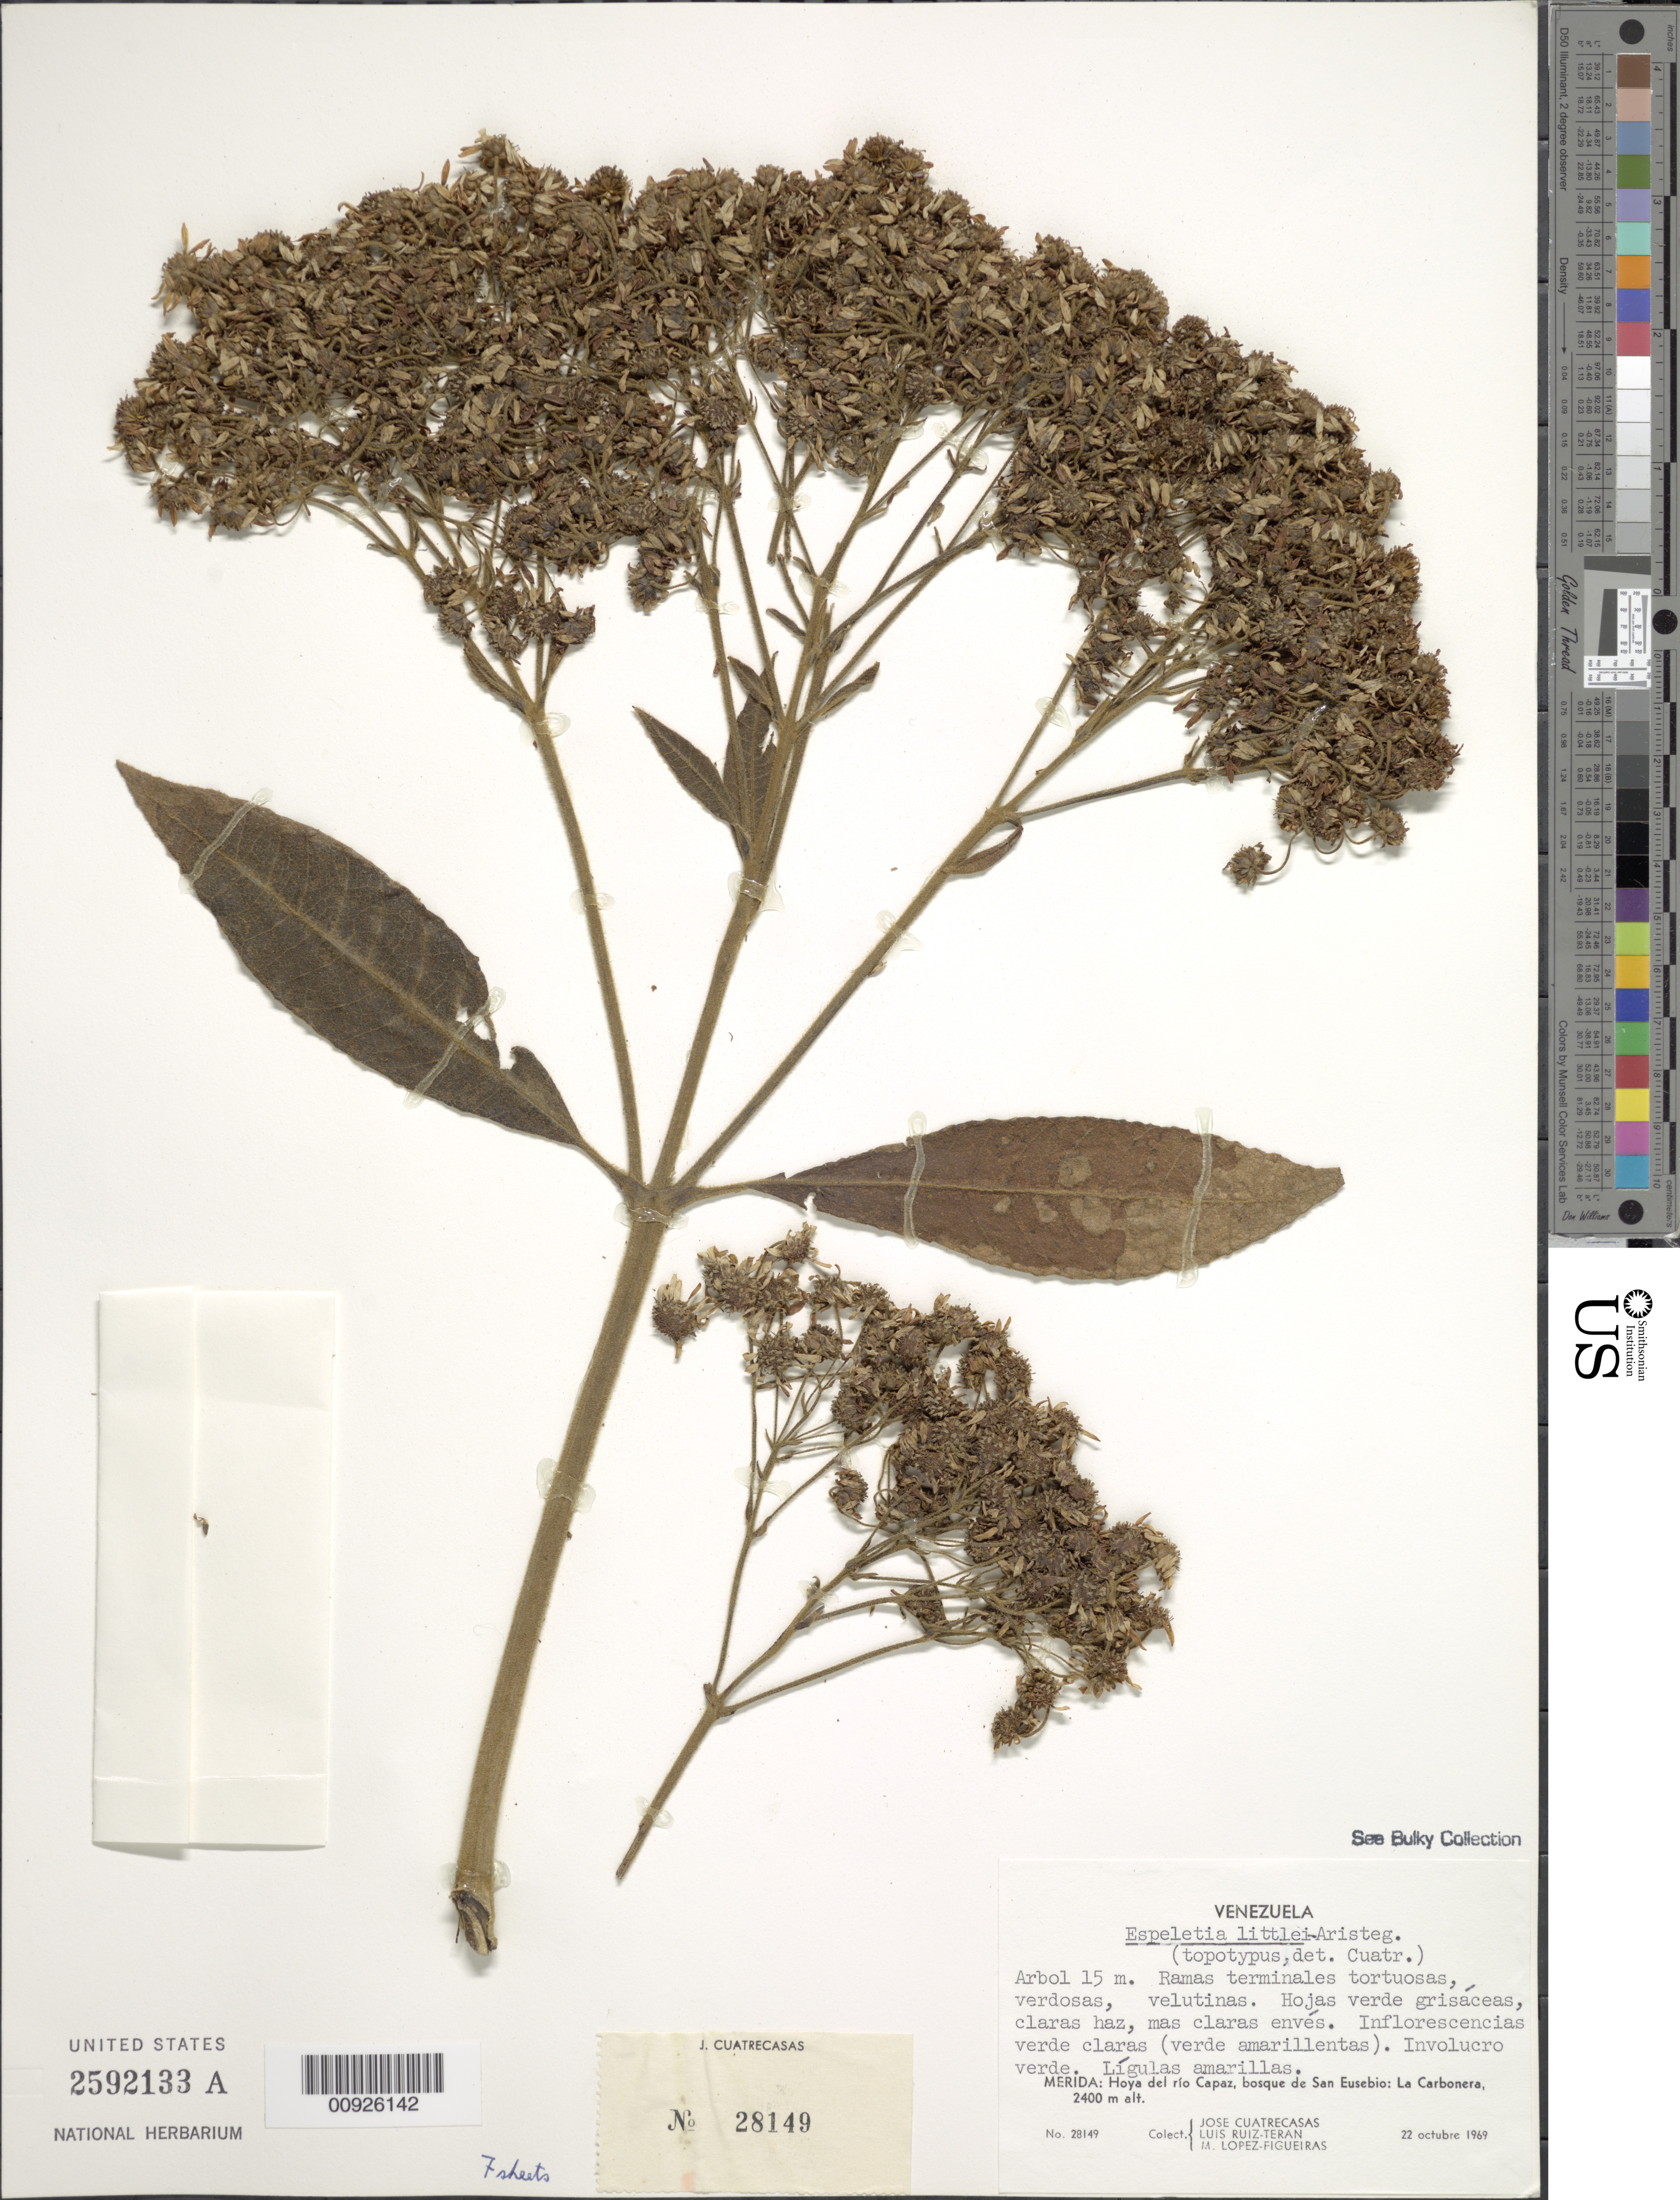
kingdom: Plantae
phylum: Tracheophyta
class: Magnoliopsida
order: Asterales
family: Asteraceae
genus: Carramboa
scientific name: Carramboa badilloi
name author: (Cuatrec.) Cuatrec.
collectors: J. Cuatrecasas, L. Teran & M. López Figueiras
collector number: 28149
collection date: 1969-10-22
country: Venezuela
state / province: Mérida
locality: Hoya del rio Capaz, bosque de San Eusebio: La Pinuela, bosque y pantamo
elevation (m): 2400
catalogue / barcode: US 2592133A